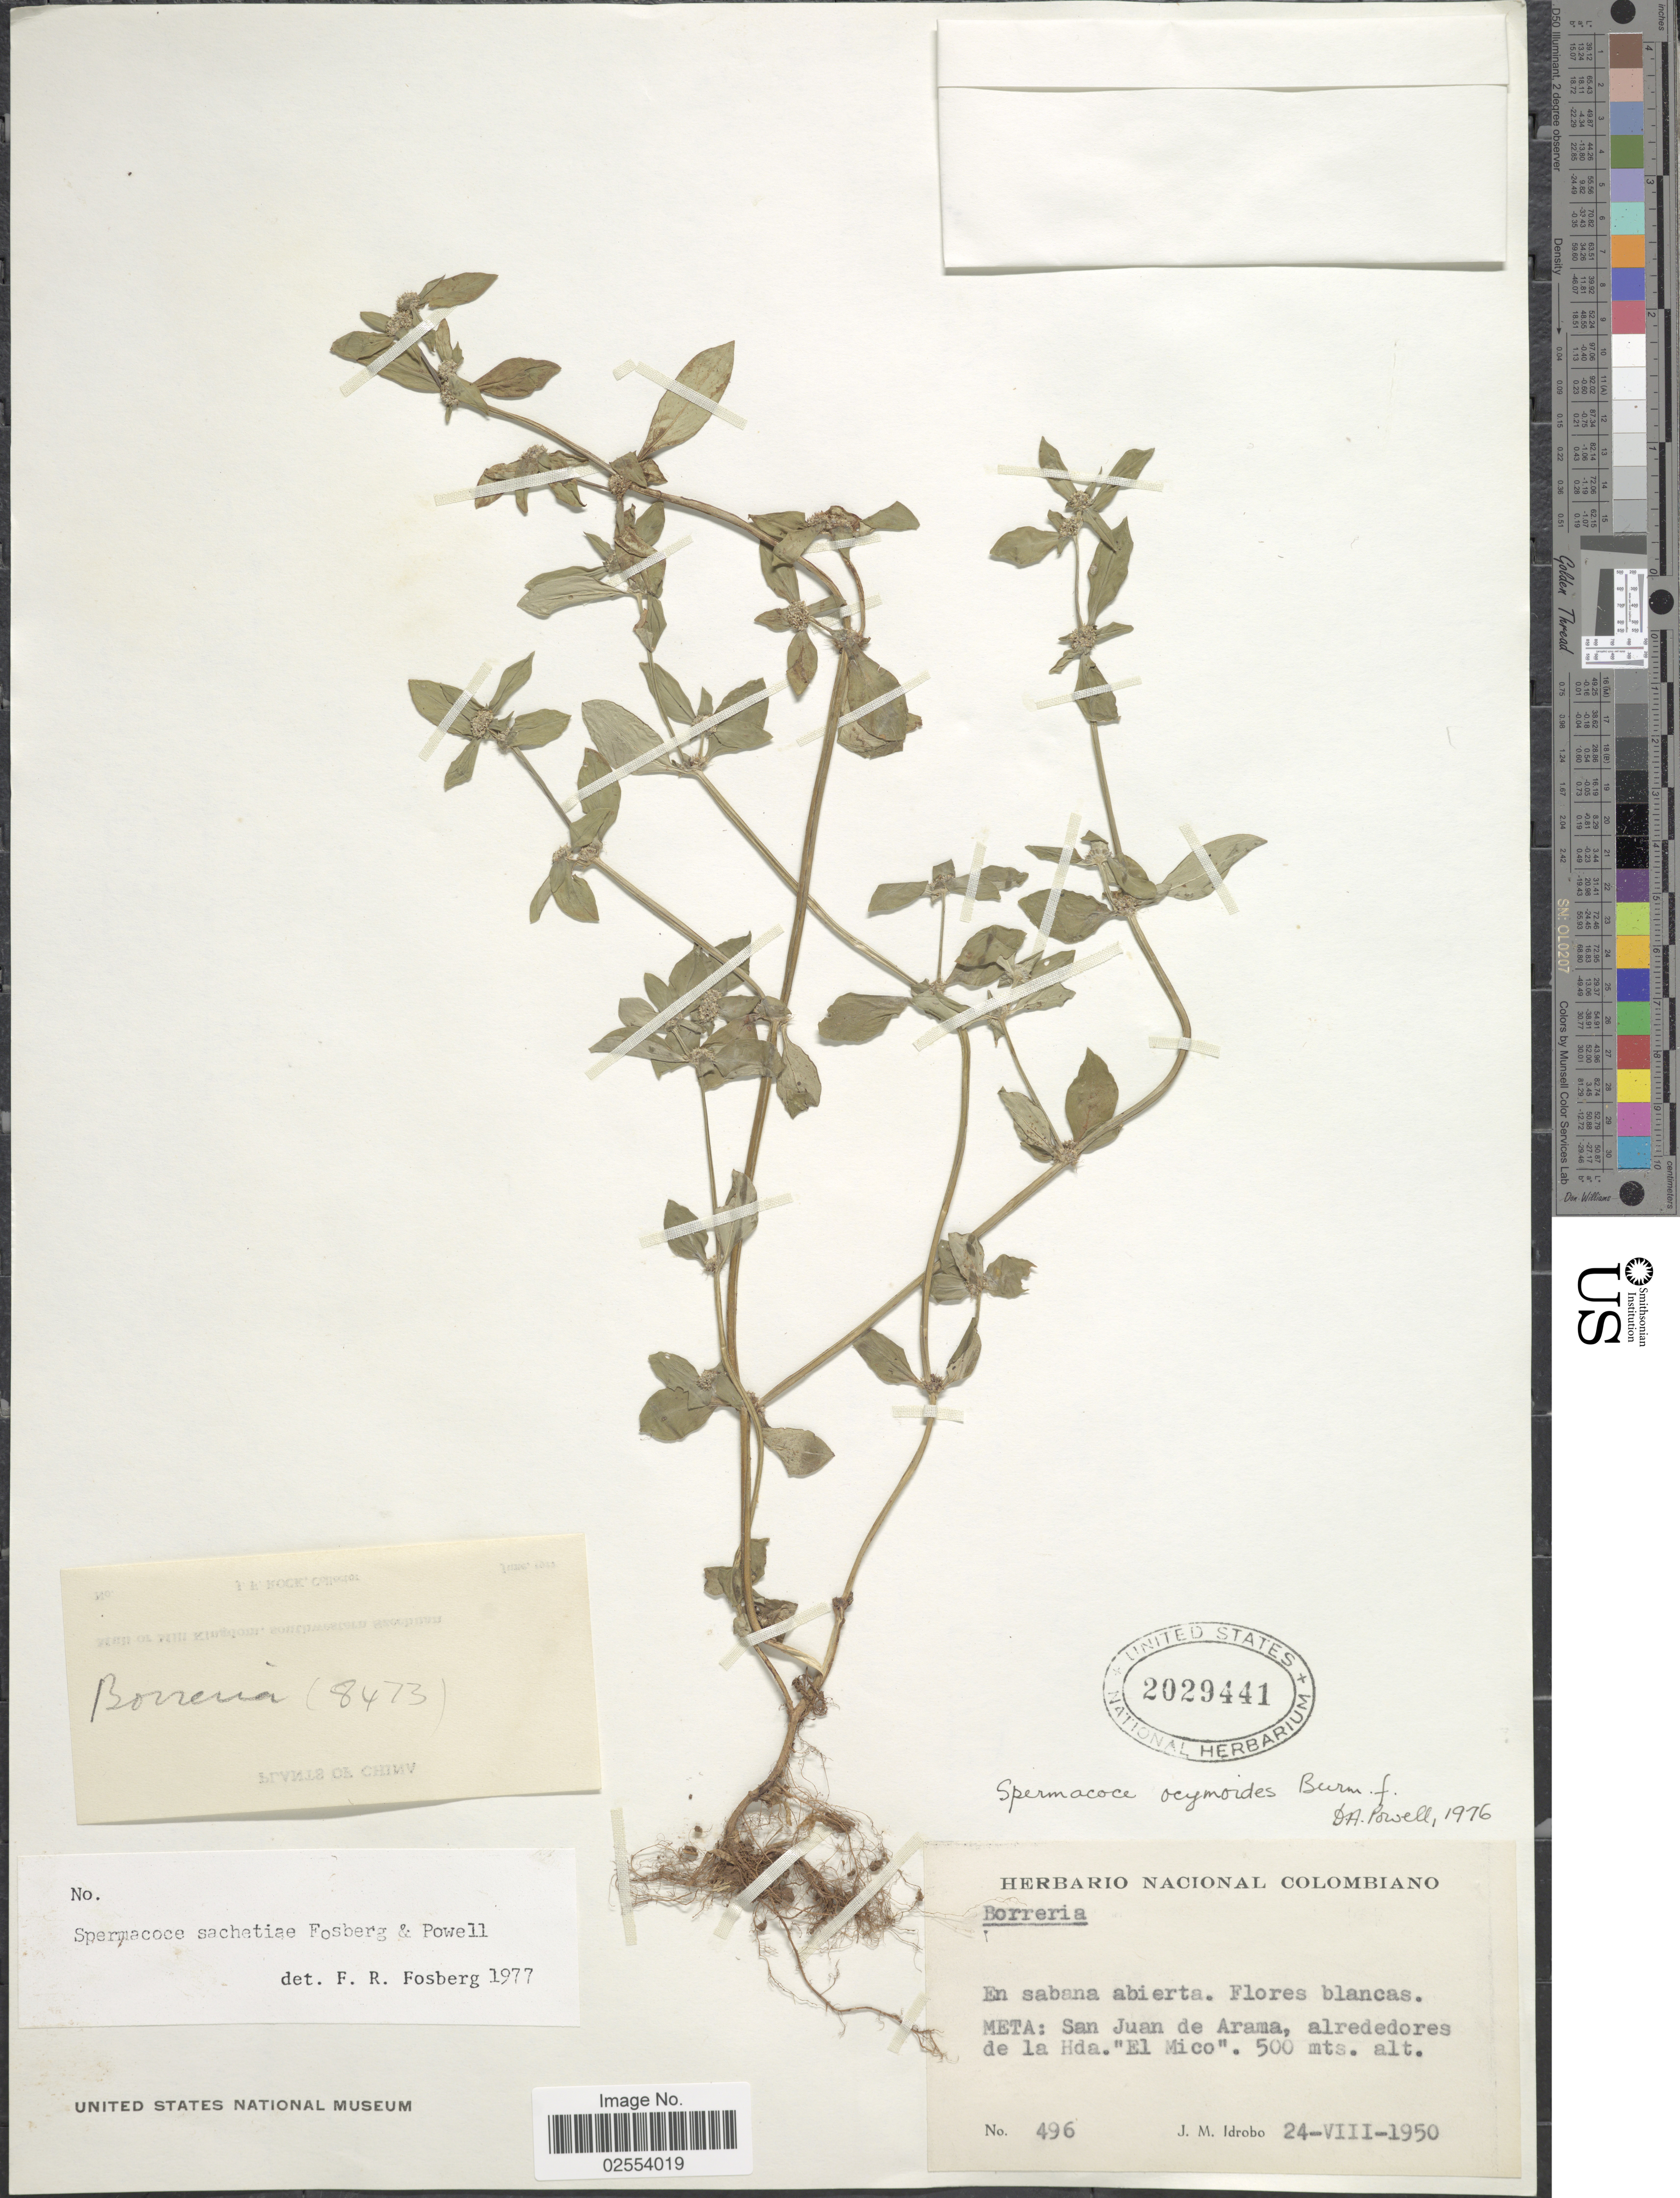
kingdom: Plantae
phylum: Tracheophyta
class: Magnoliopsida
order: Gentianales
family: Rubiaceae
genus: Spermacoce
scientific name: Spermacoce mauritiana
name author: Gideon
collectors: J. M. Idrobo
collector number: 496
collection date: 1950-08-24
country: Colombia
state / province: Meta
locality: San Juan de Arama, alrededores de la Hda. "El Mico".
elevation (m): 500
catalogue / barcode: US 2029441